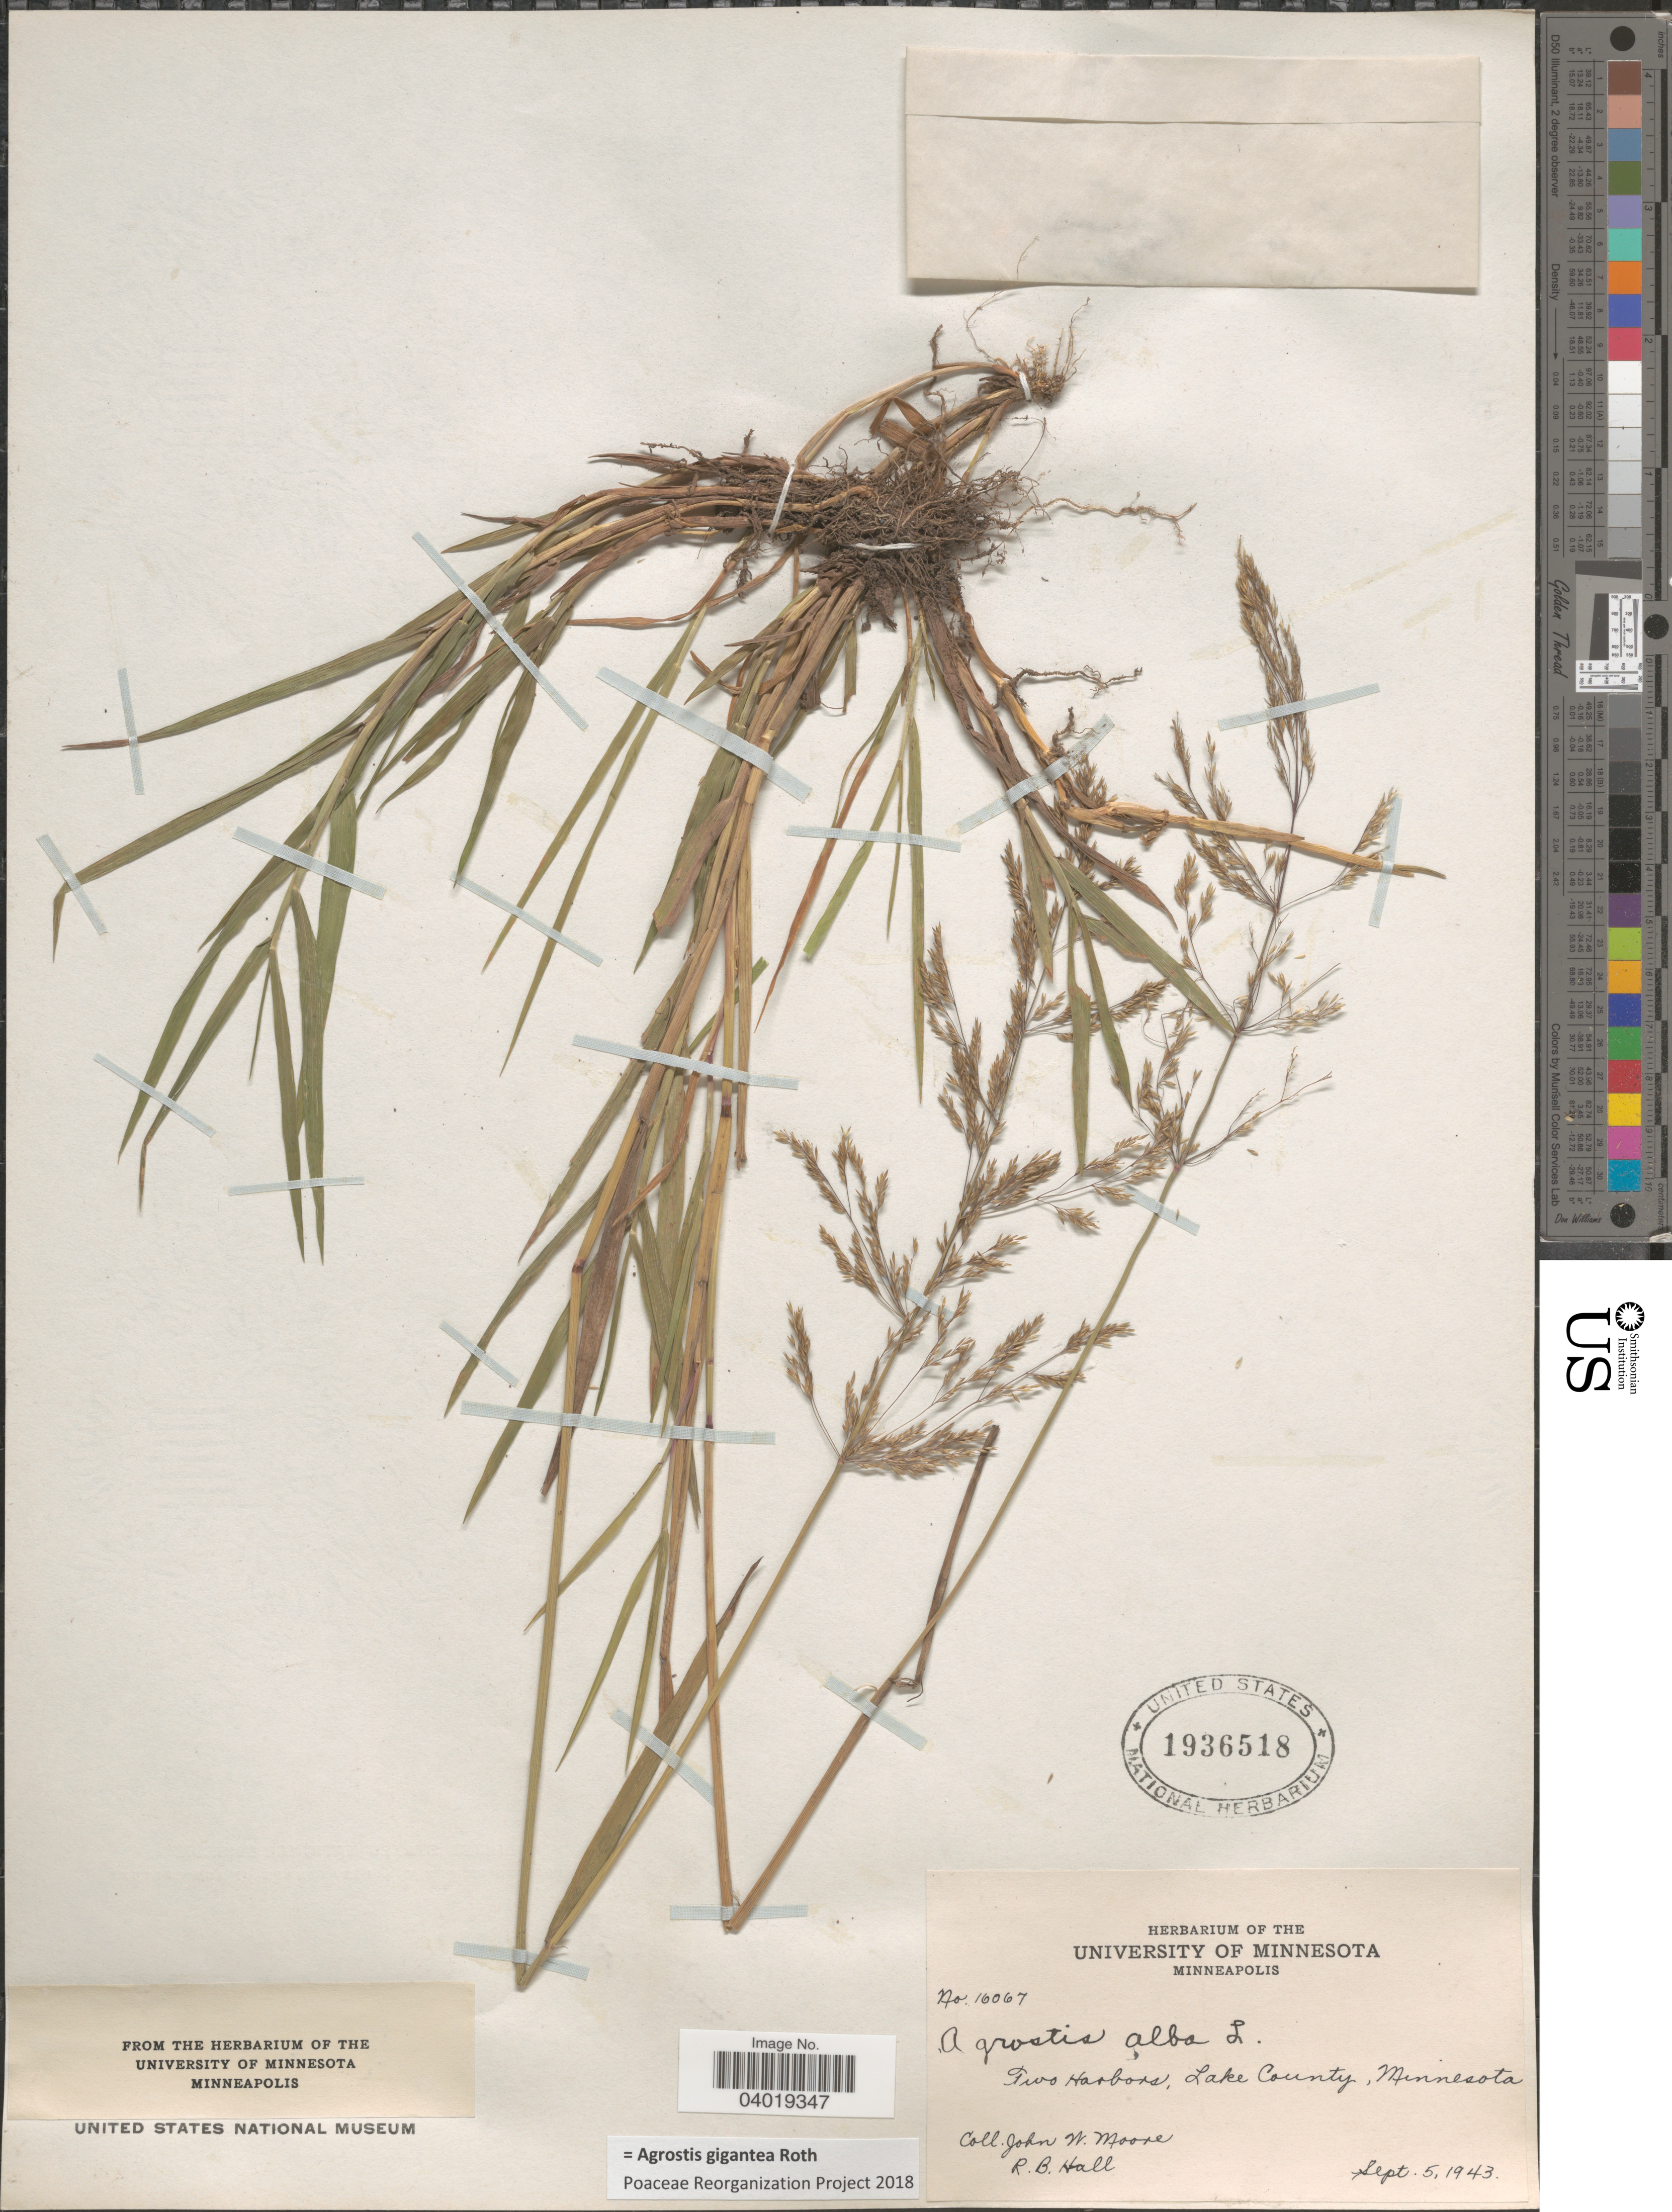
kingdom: Plantae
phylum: Tracheophyta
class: Liliopsida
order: Poales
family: Poaceae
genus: Agrostis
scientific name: Agrostis gigantea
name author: Roth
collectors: J. Moore & R. Hall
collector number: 16067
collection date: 1943-09-05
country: United States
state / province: Minnesota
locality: Two Harbors, Lake County.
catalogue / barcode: US 1936518